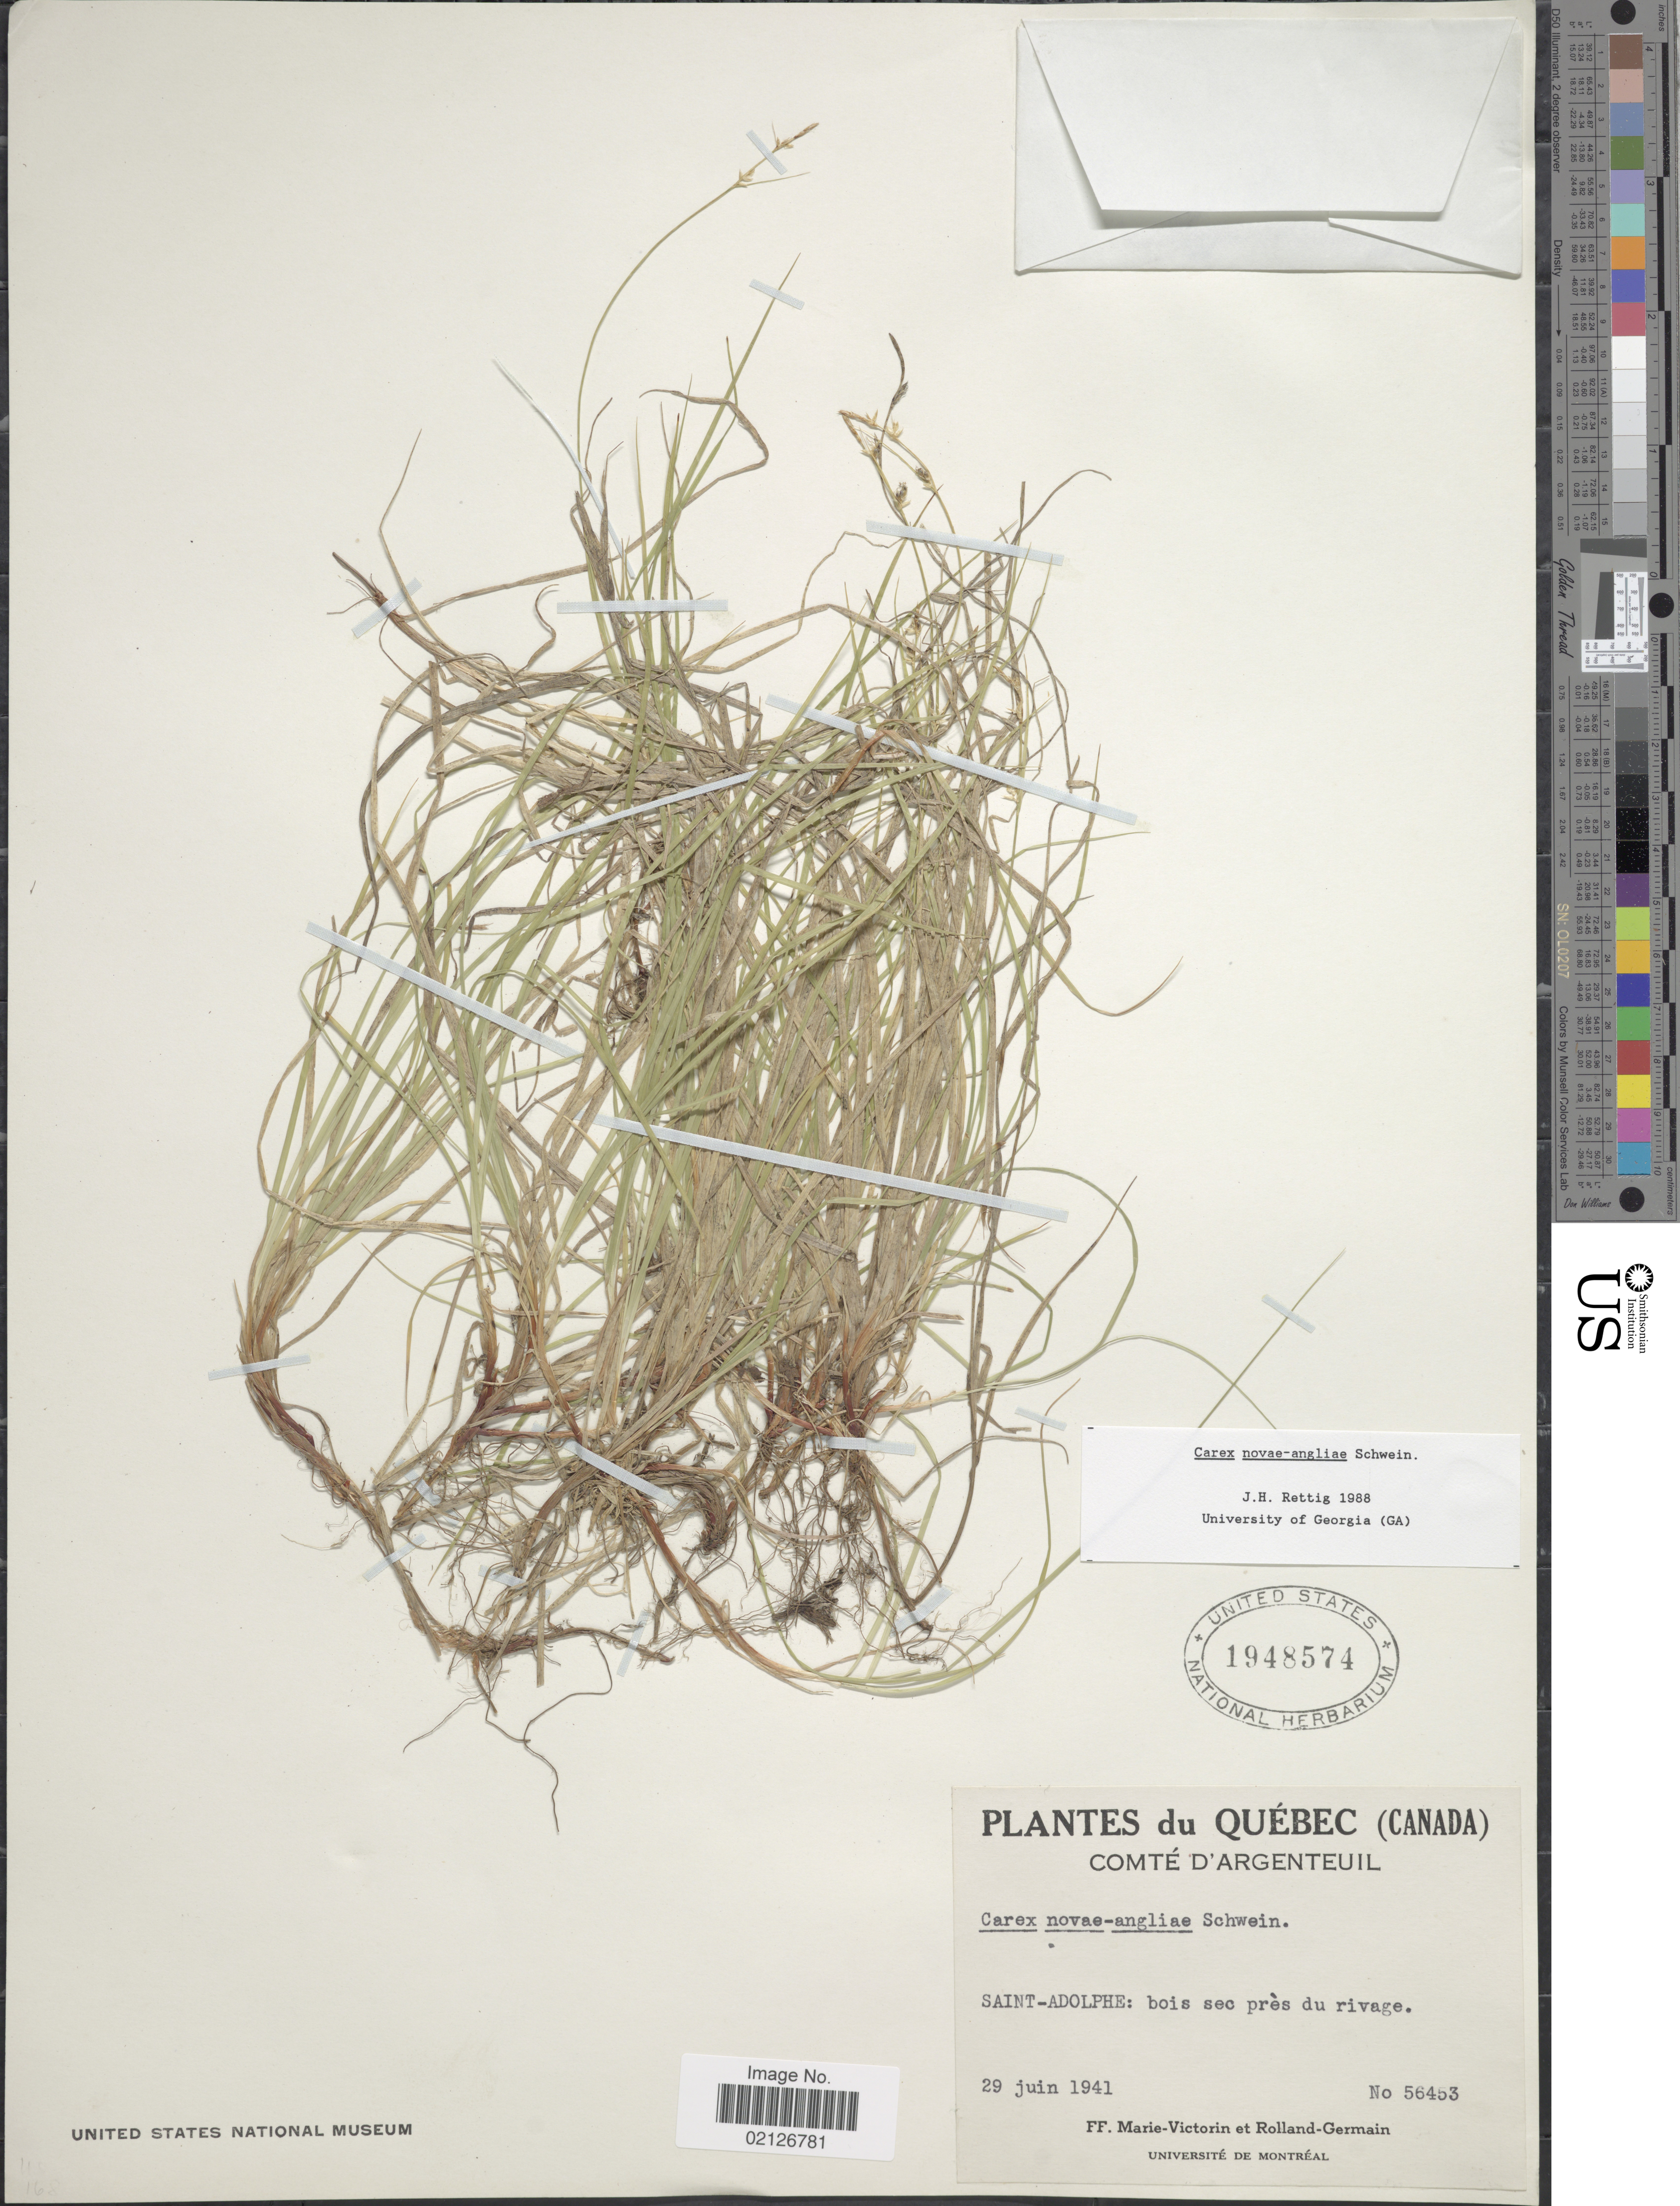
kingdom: Plantae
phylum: Tracheophyta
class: Liliopsida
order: Poales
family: Cyperaceae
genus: Carex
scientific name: Carex novae-angliae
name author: Schwein.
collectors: F. Marie-Victorin & Rolland-Germain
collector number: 56453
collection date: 1941-06-29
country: Canada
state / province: Quebec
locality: Comte de D'Argenteuil, Saint-Adolphe: bois sec pres du rivage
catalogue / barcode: US 1948574